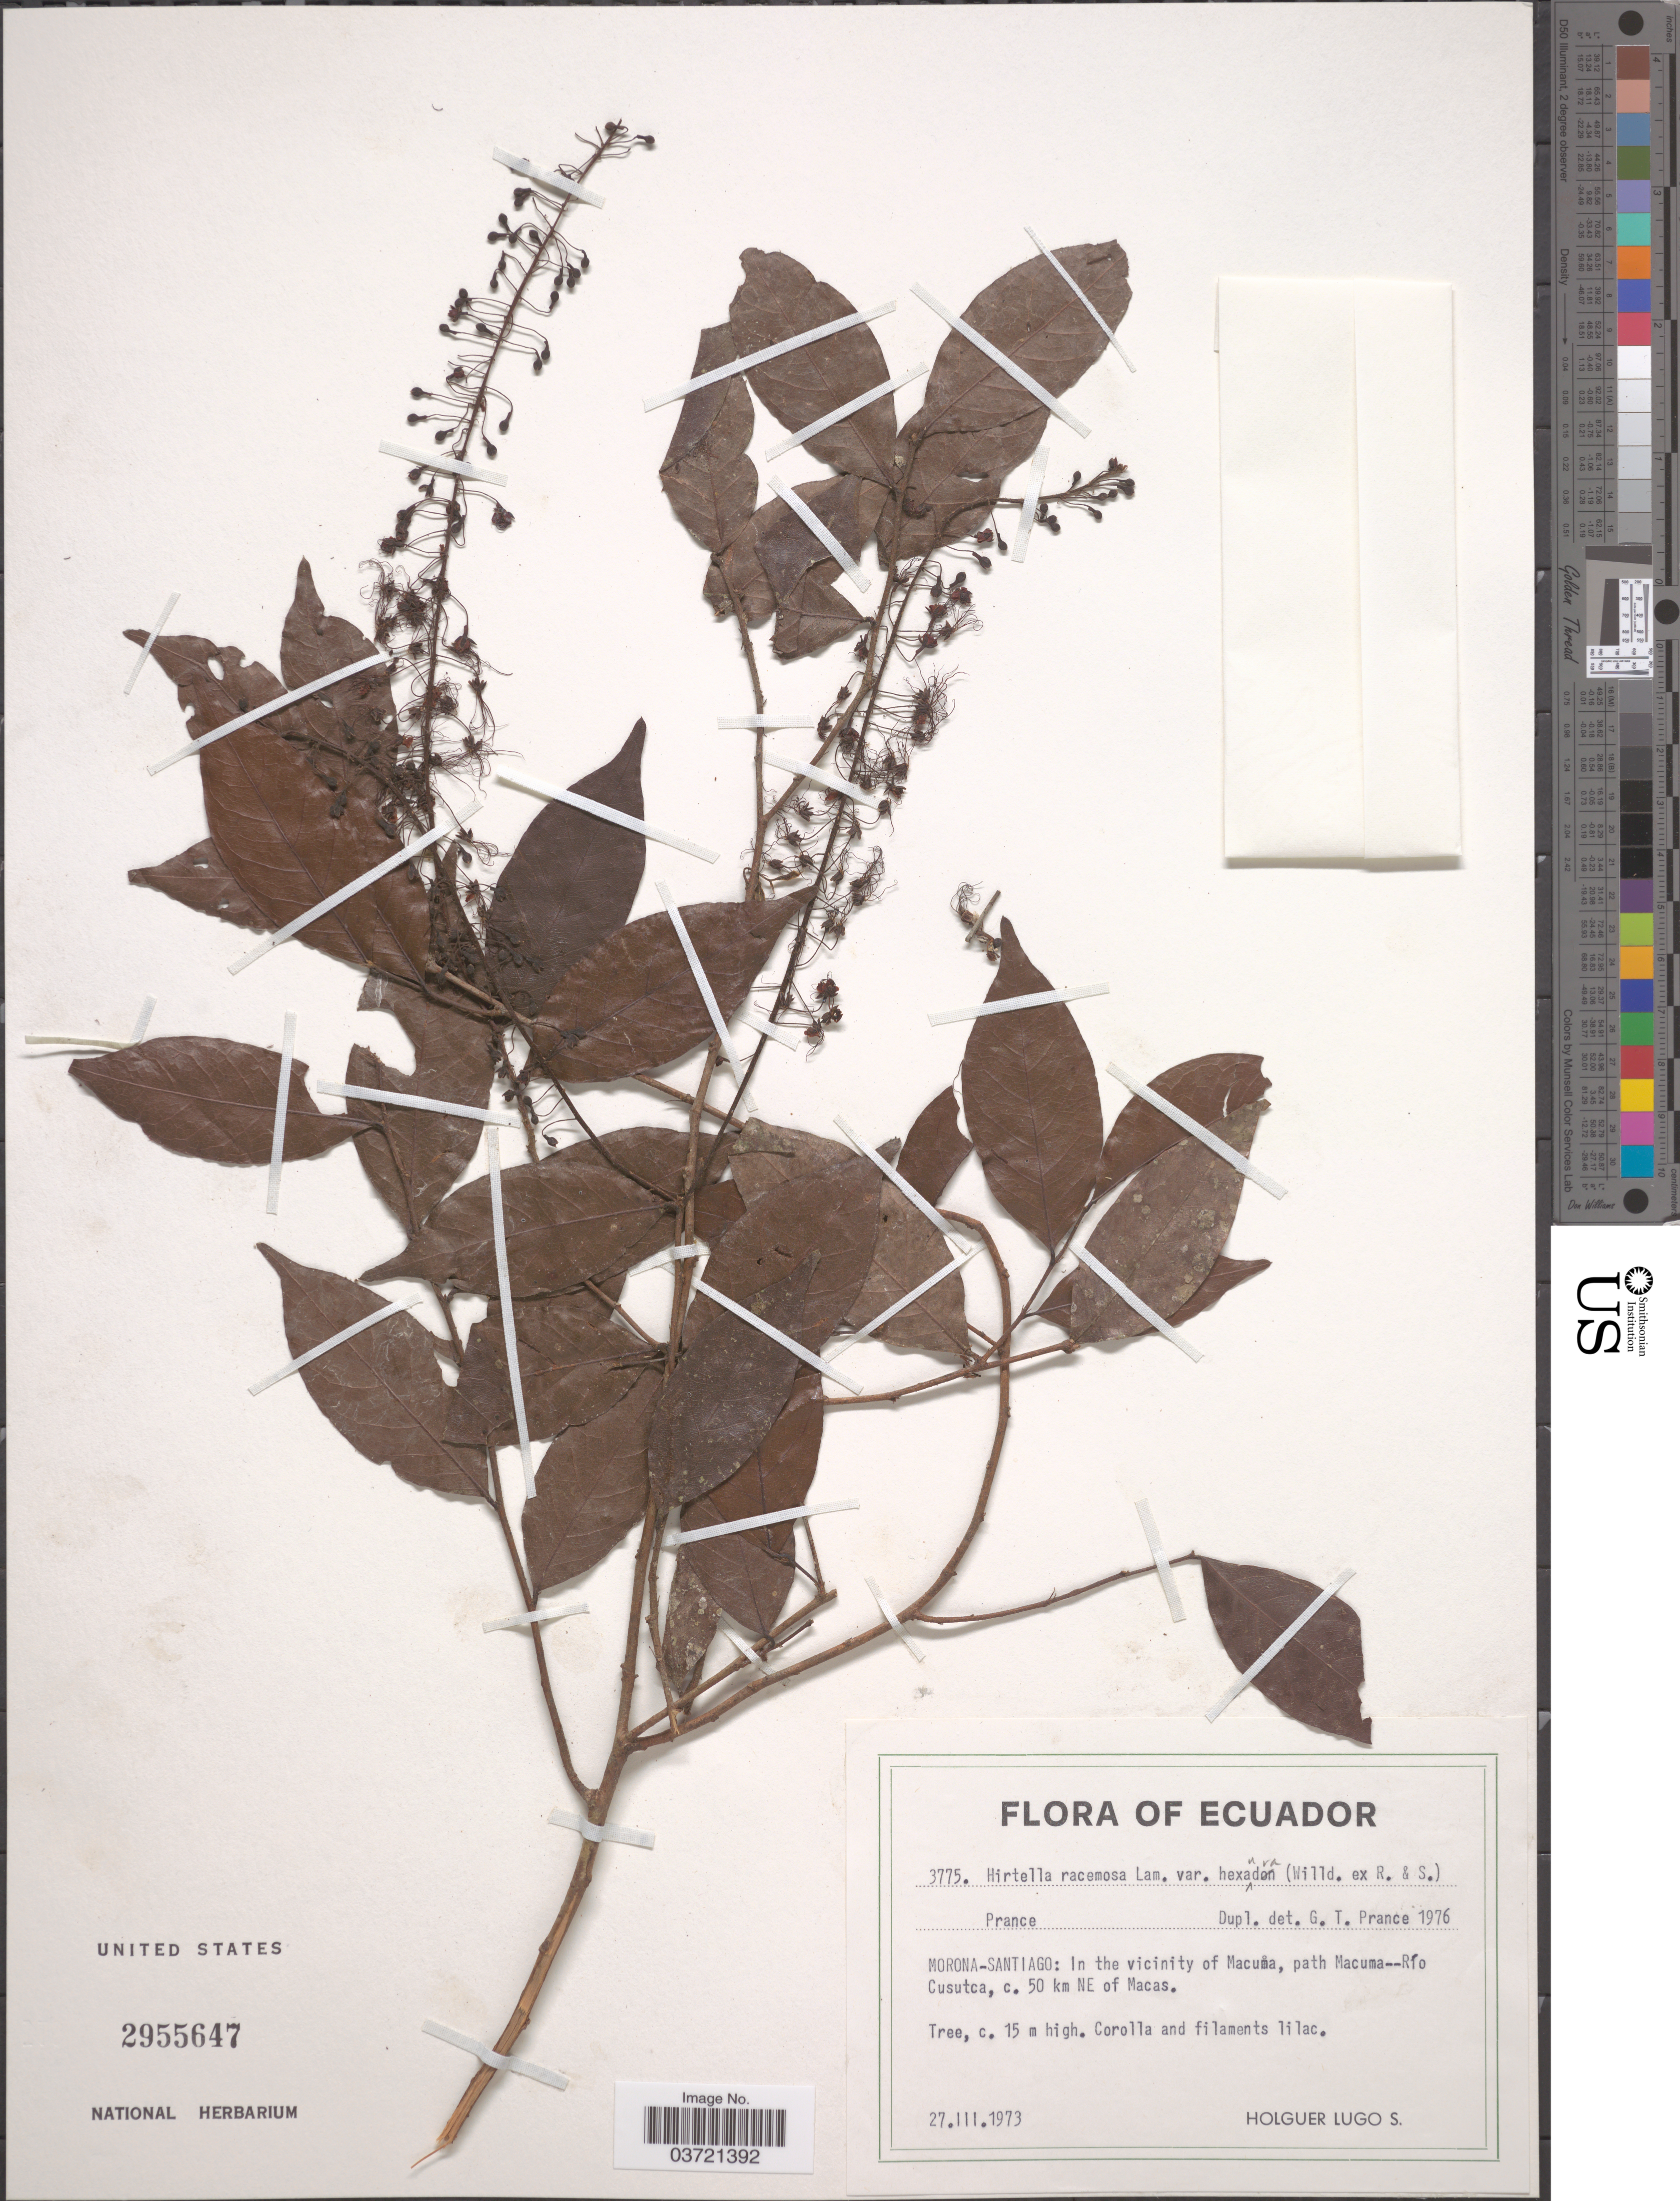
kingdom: Plantae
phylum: Tracheophyta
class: Magnoliopsida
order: Malpighiales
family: Chrysobalanaceae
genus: Hirtella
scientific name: Hirtella racemosa var. hexandra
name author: (Willd. ex Roem. & Schult.) Prance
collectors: H. Lugo S.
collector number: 3775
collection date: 1973-03-27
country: Ecuador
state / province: Morona-Santiago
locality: In the vicinity of Macuṁa, path Macuma--Río Cusutca, c. 50 km NE of Macas.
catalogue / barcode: US 2955647